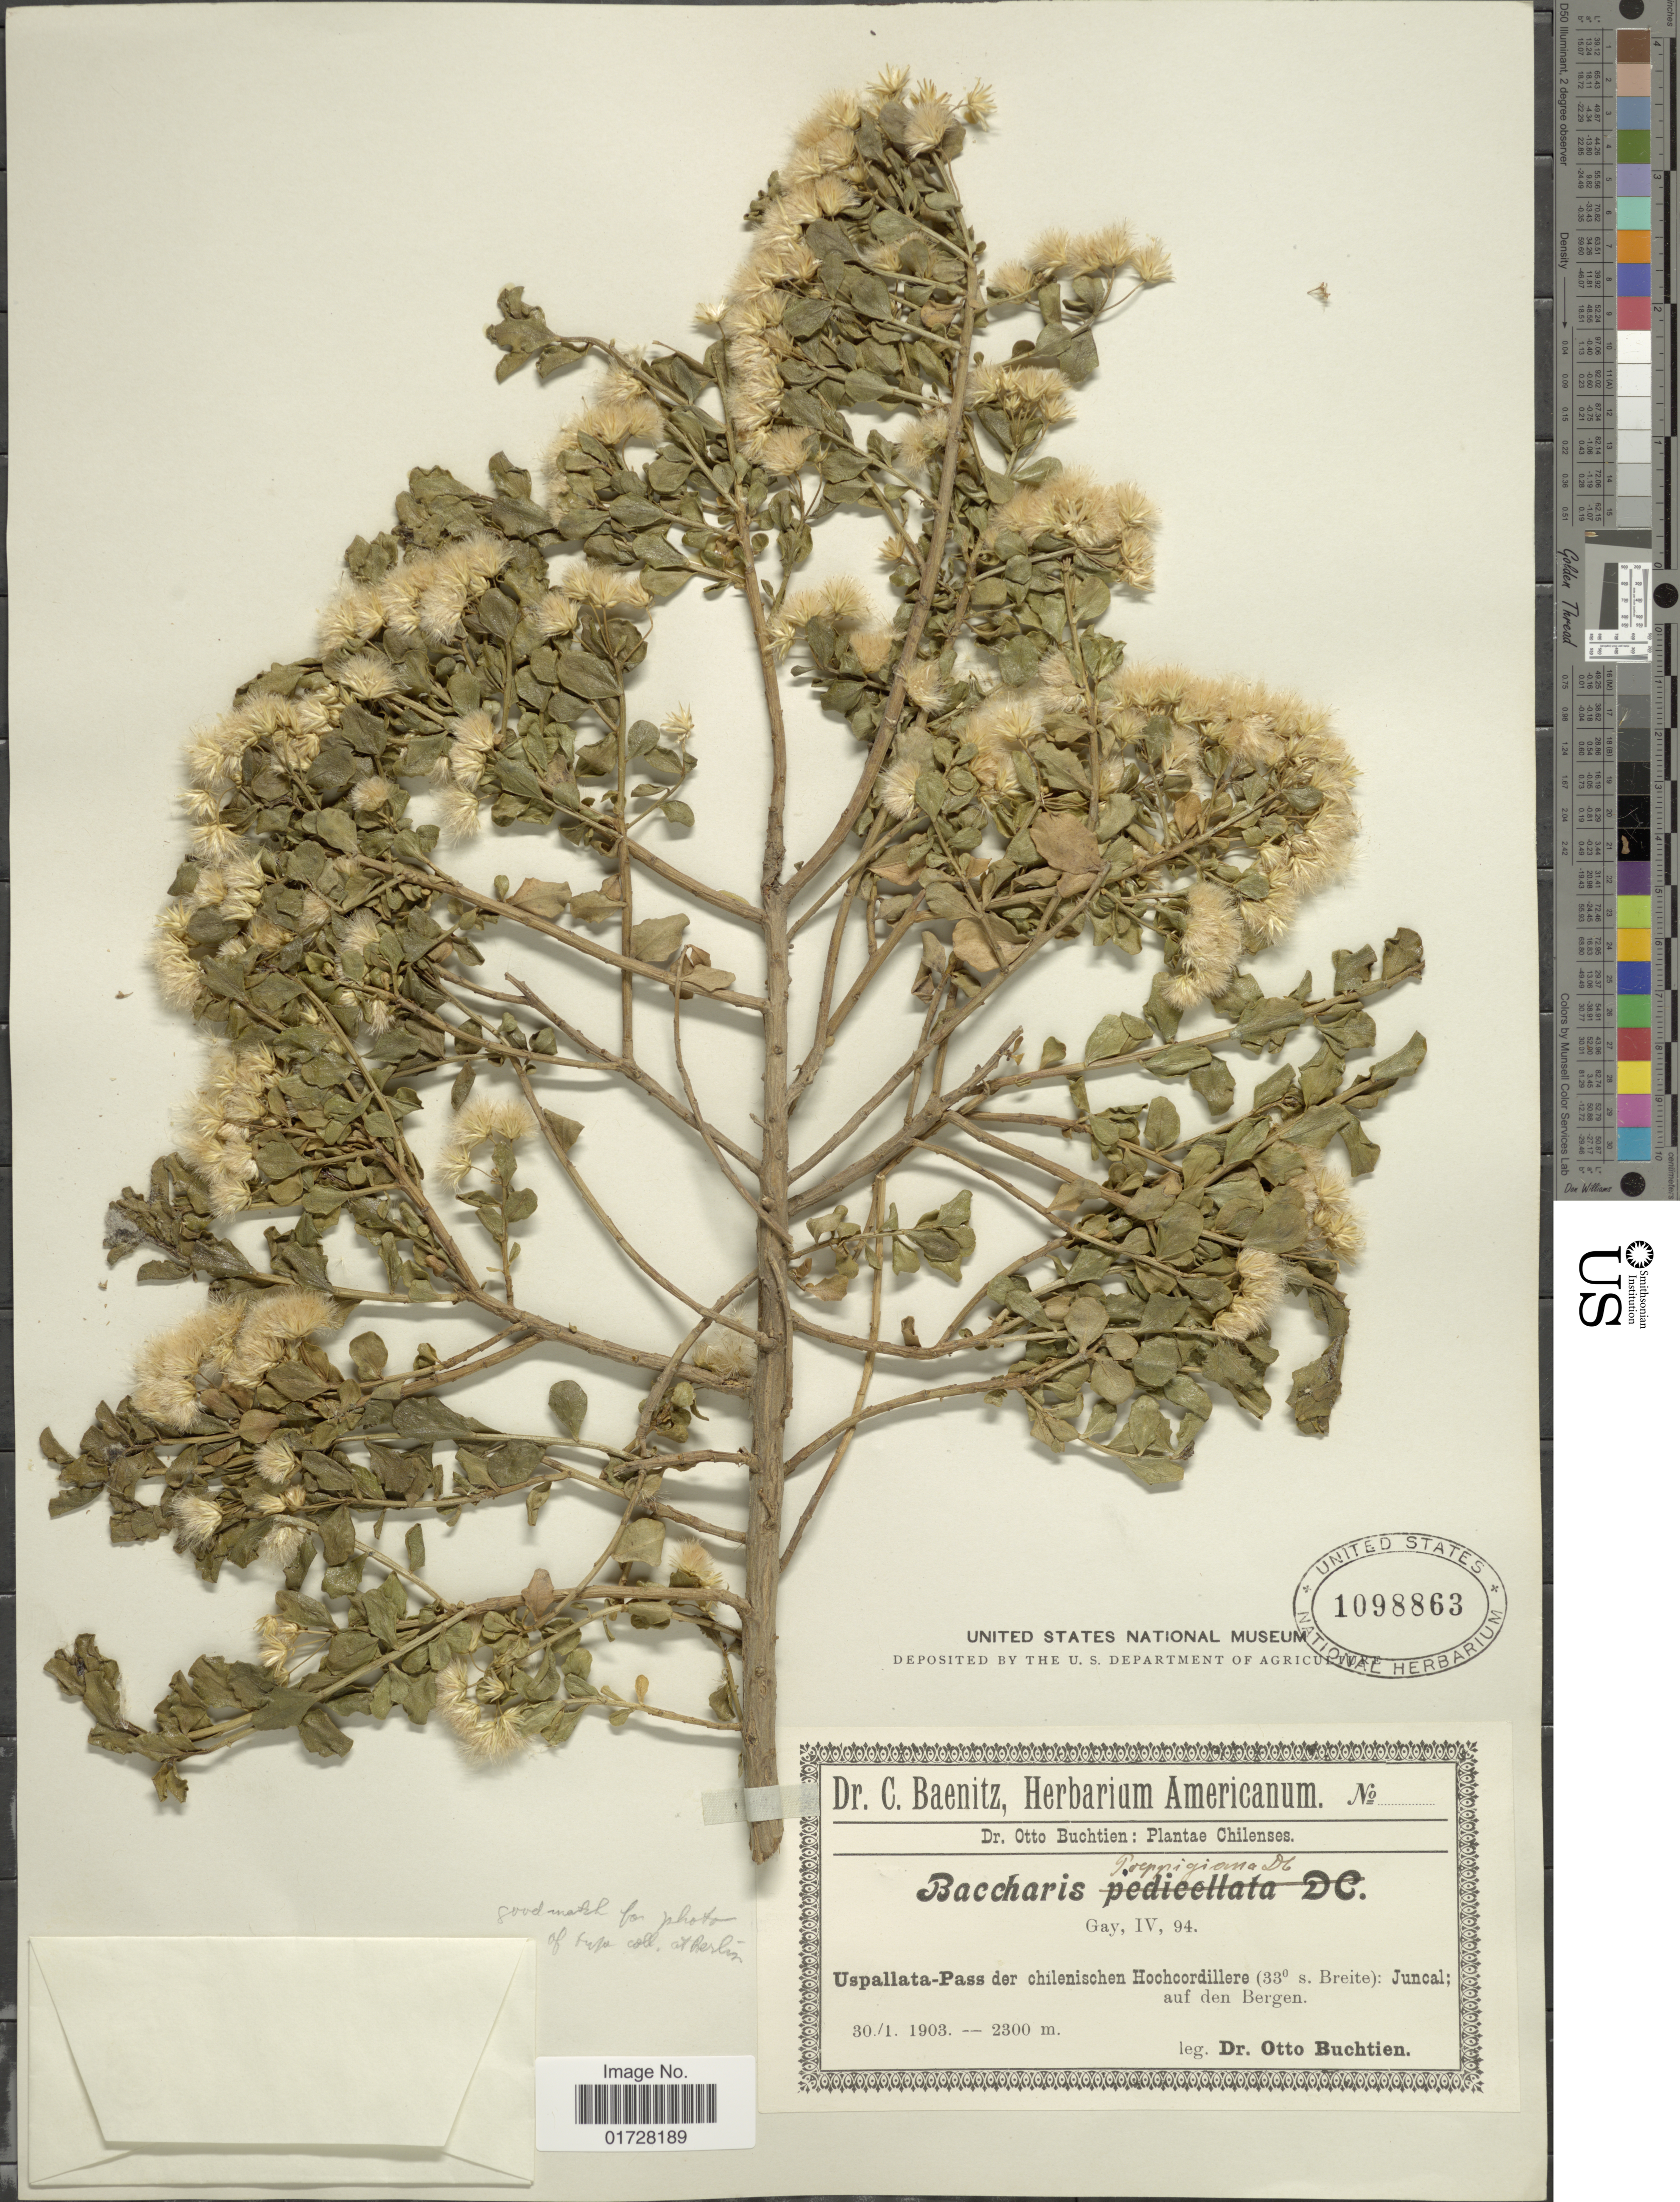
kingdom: Plantae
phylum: Tracheophyta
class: Magnoliopsida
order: Asterales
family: Asteraceae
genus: Baccharis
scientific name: Baccharis poeppigiana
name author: DC.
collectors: O. Buchtien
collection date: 1903-01-30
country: Chile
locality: Uspallata-Pass der chilenischen Hochcordillere, Juncal, auf den Bergen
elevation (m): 2300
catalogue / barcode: US 1098863